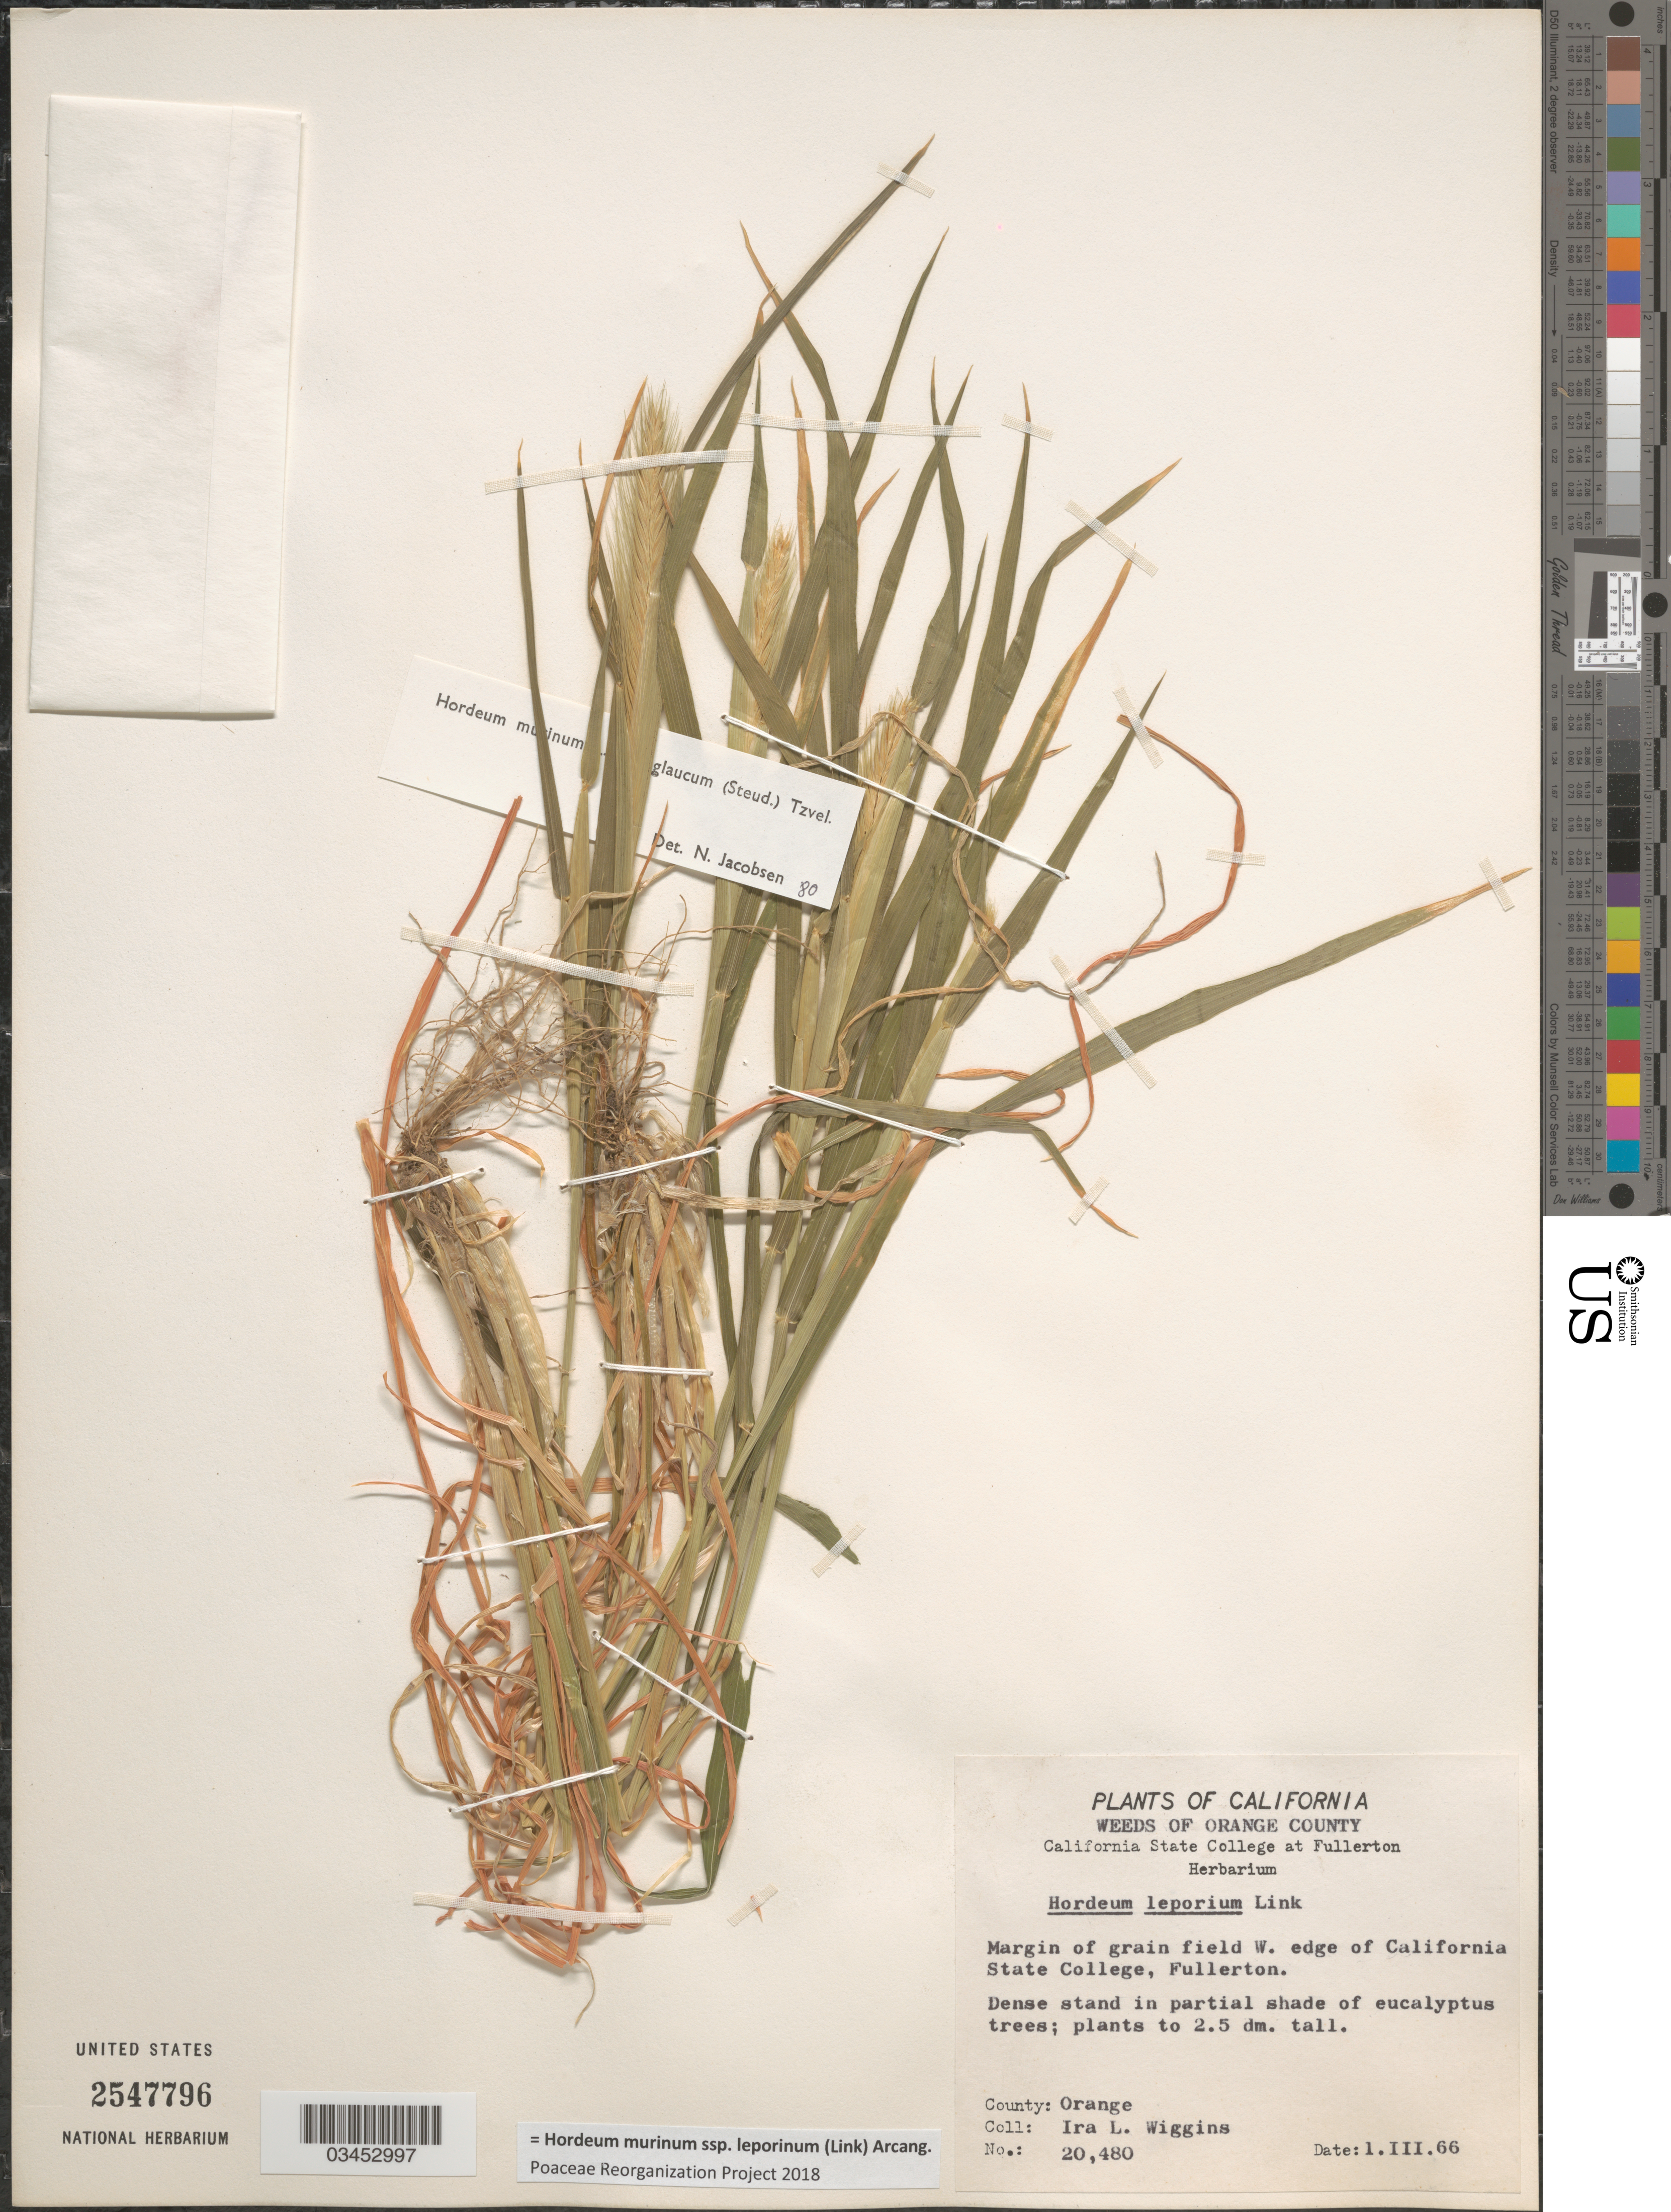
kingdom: Plantae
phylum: Tracheophyta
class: Liliopsida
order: Poales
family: Poaceae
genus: Hordeum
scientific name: Hordeum murinum subsp. leporinum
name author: (Link) Arcang.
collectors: I. L. Wiggins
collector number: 20480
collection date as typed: Transcribed d/m/y: 1/3/66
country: United States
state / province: California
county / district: Orange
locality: Margin of grain field W. edge of California. State College, Fullerton. County: Orange.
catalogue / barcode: US 2547796